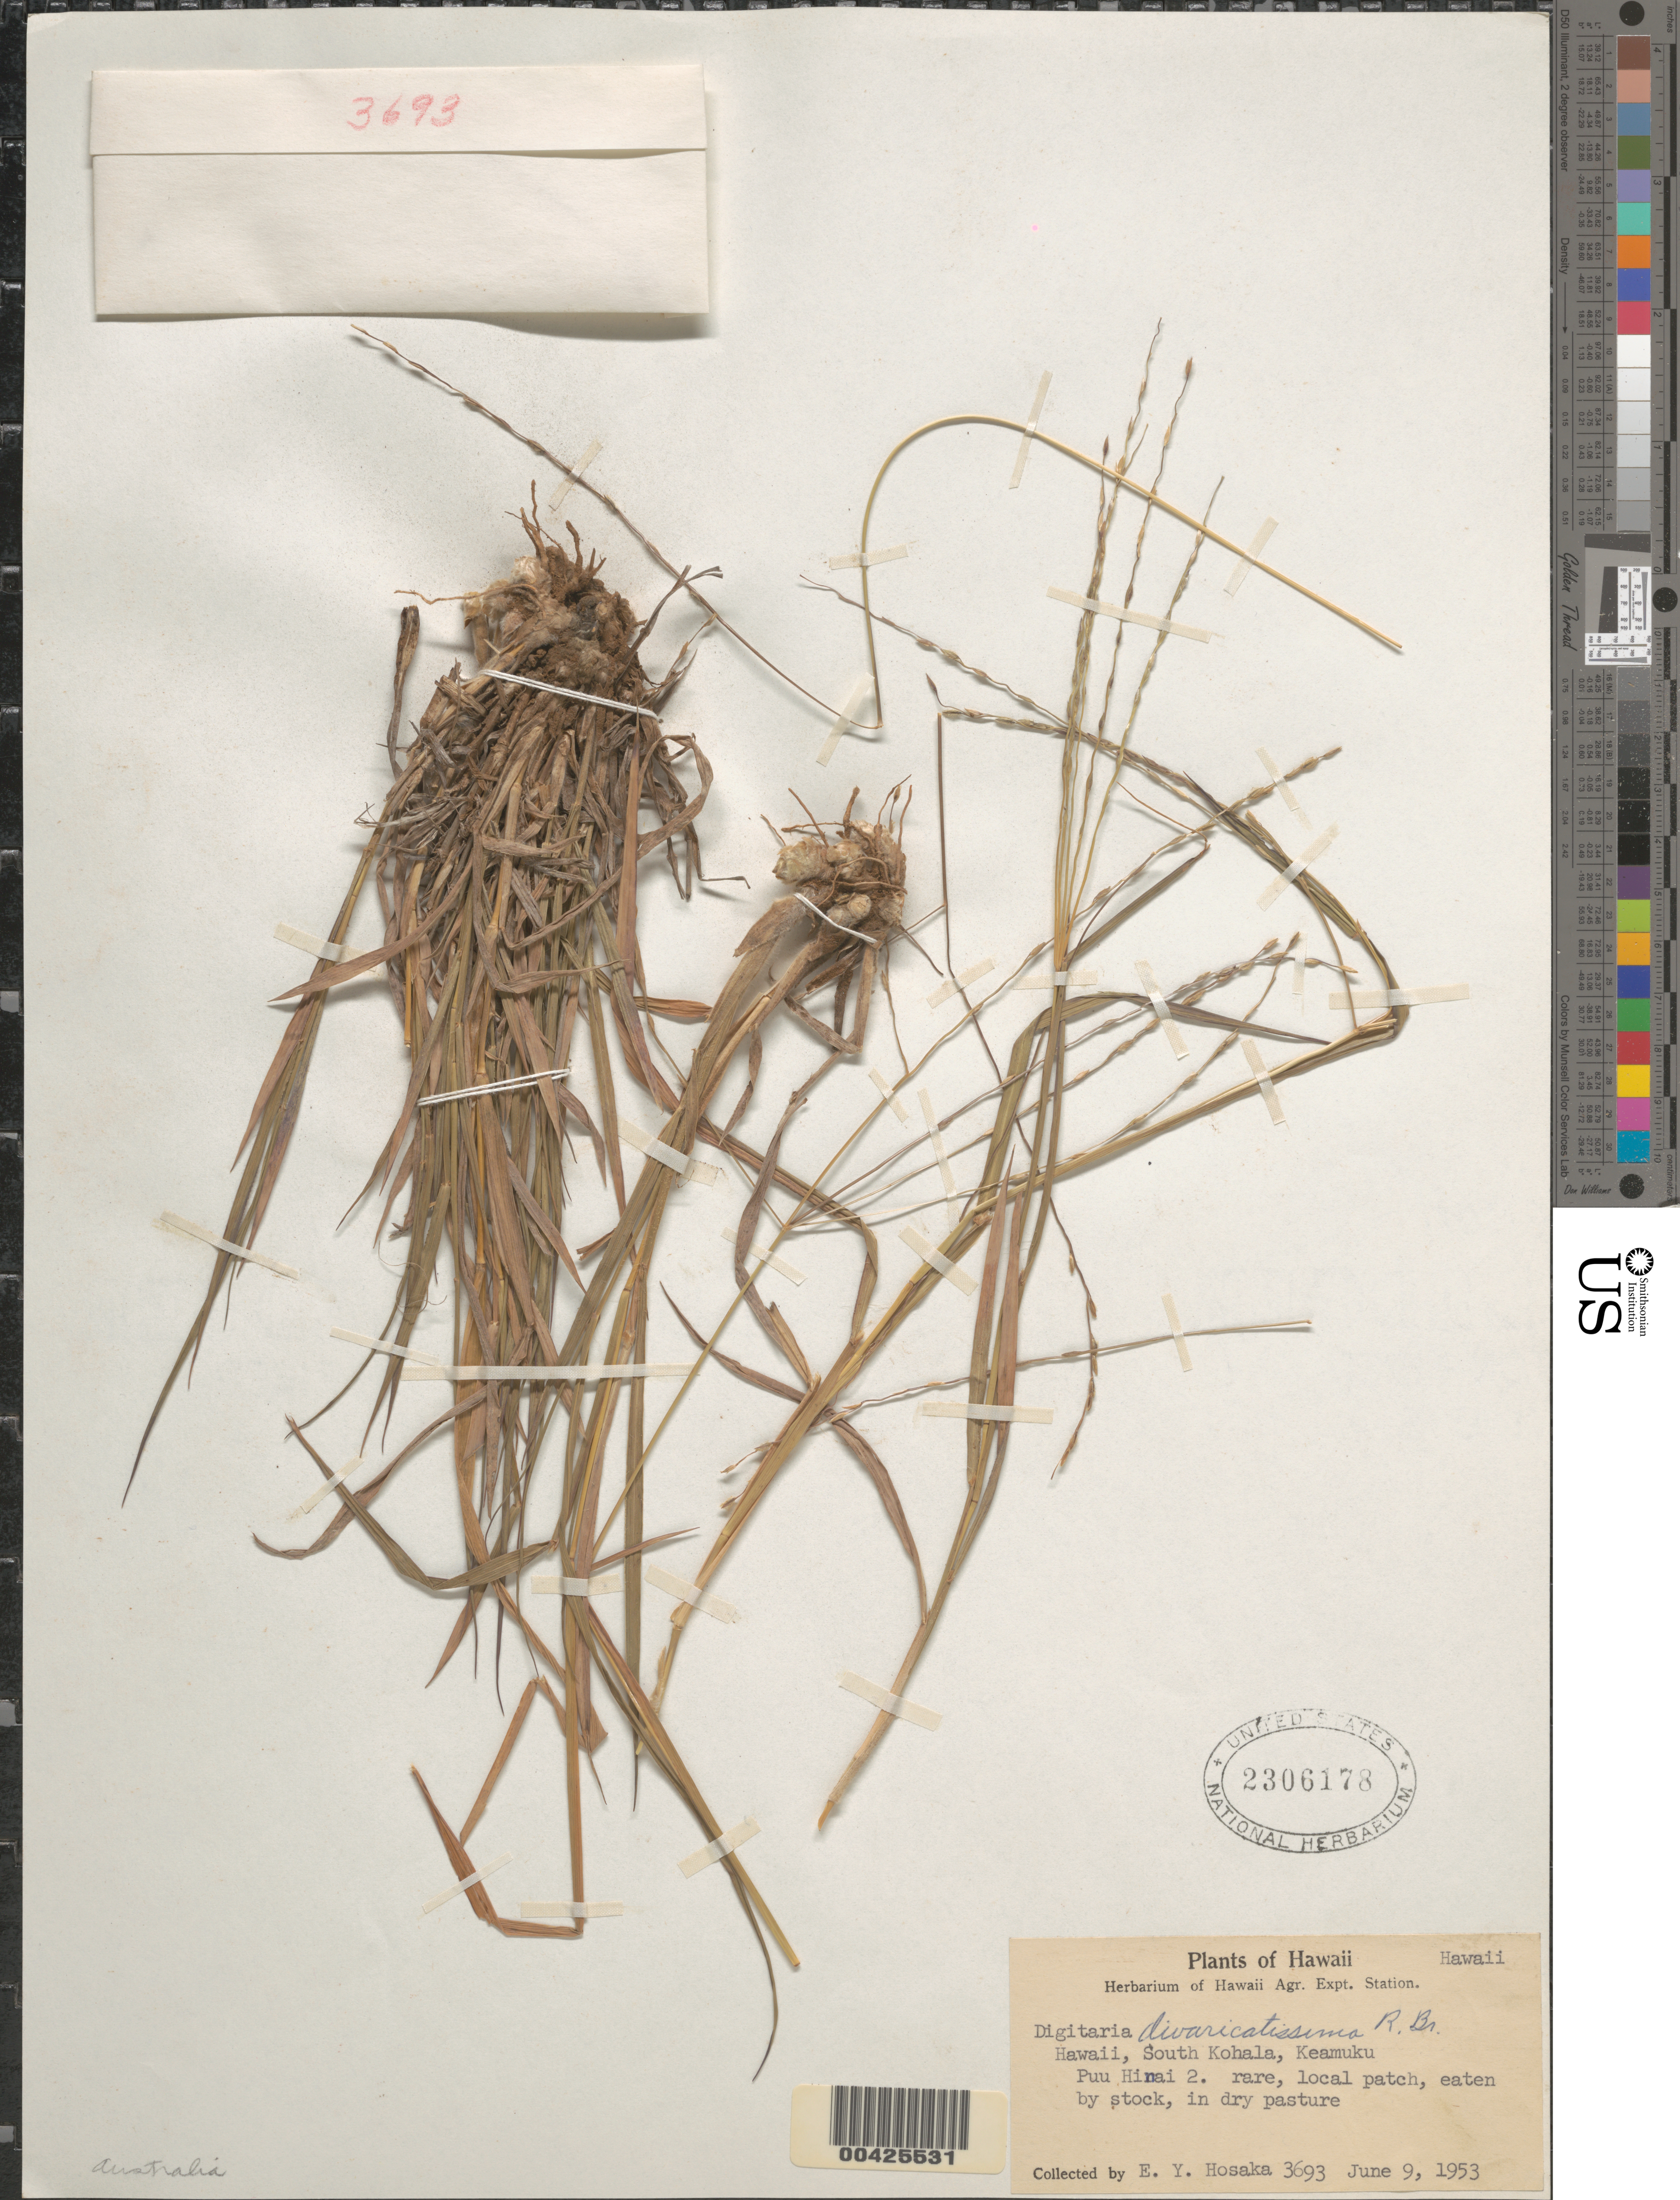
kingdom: Plantae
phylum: Tracheophyta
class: Liliopsida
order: Poales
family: Poaceae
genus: Digitaria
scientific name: Digitaria divaricatissima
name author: (R. Br.) Hughes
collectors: E. Y. Hosaka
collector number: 3693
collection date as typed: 9 Jun 1953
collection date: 1953-06-09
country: United States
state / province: Hawaii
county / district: Hawaii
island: Hawaii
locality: Puu Hinai 2, South Kohala, Keamuku.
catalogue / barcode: US 2306178